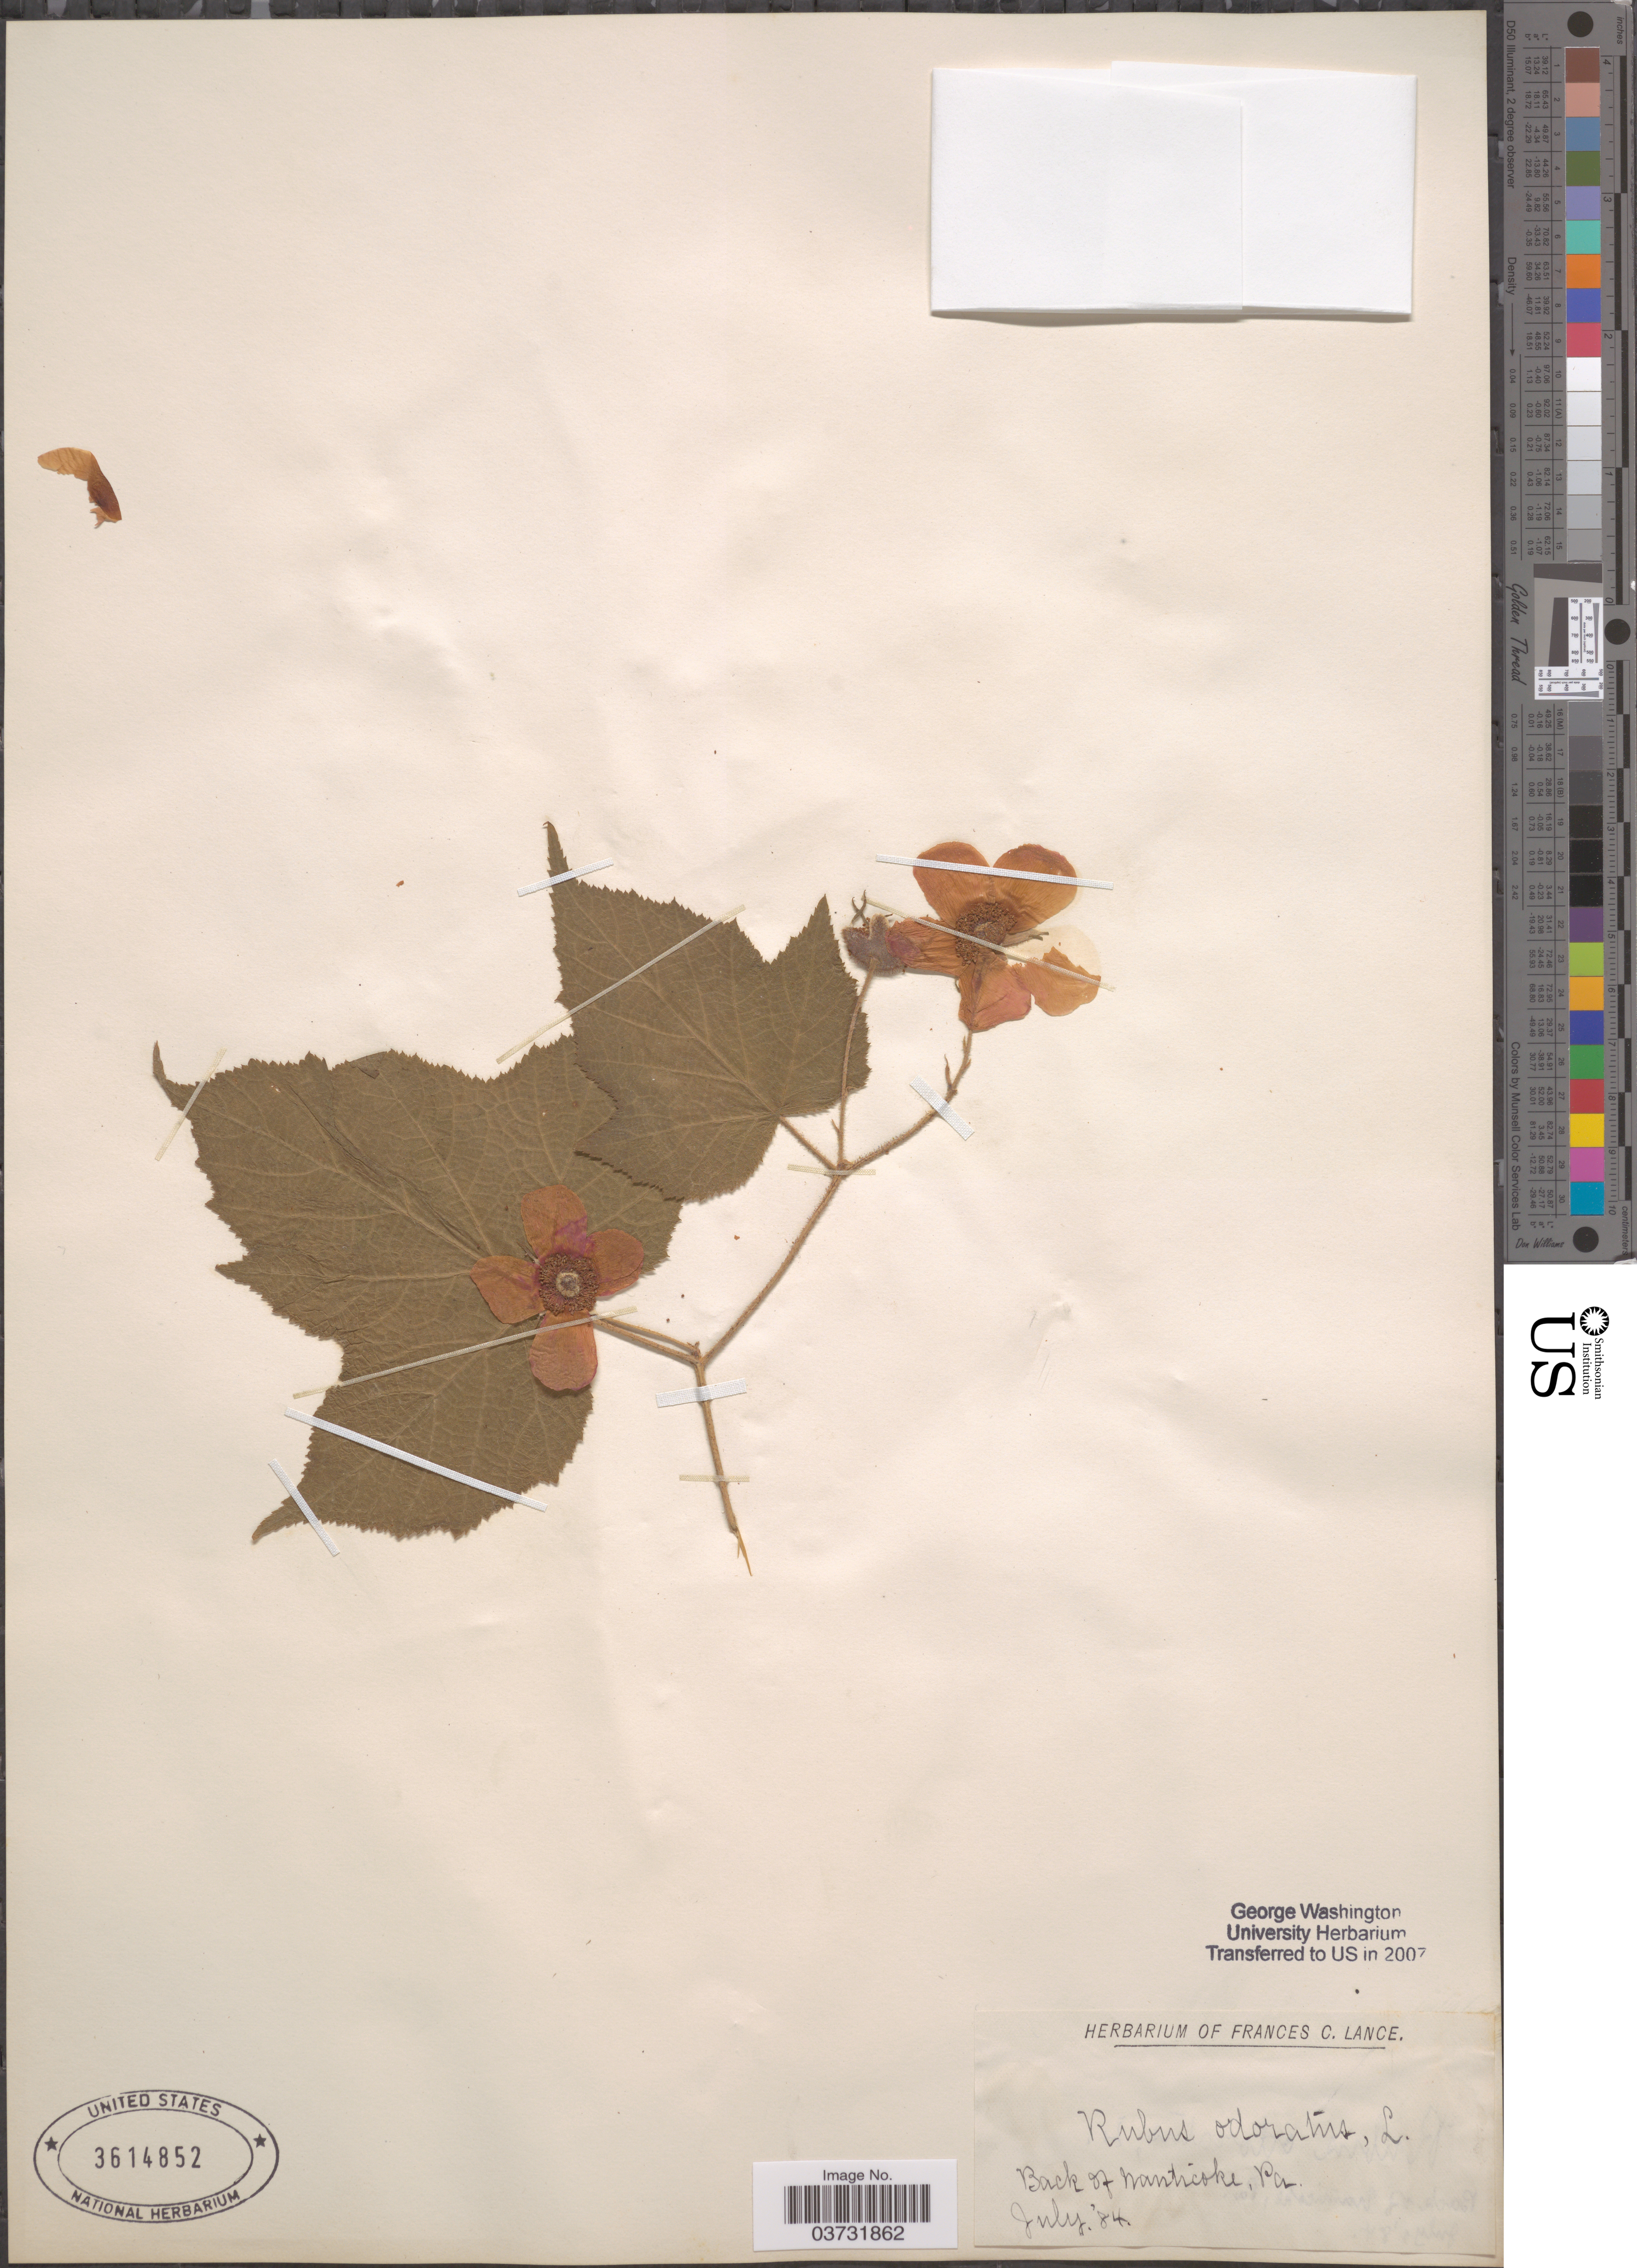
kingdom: Plantae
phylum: Tracheophyta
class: Magnoliopsida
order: Rosales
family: Rosaceae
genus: Rubus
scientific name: Rubus odoratus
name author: L.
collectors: ex herb. Frances C. Lance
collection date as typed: Transcribed d/m/y: /7/84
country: United States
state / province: Pennsylvania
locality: Back of Nanticoke.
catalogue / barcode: US 3614852